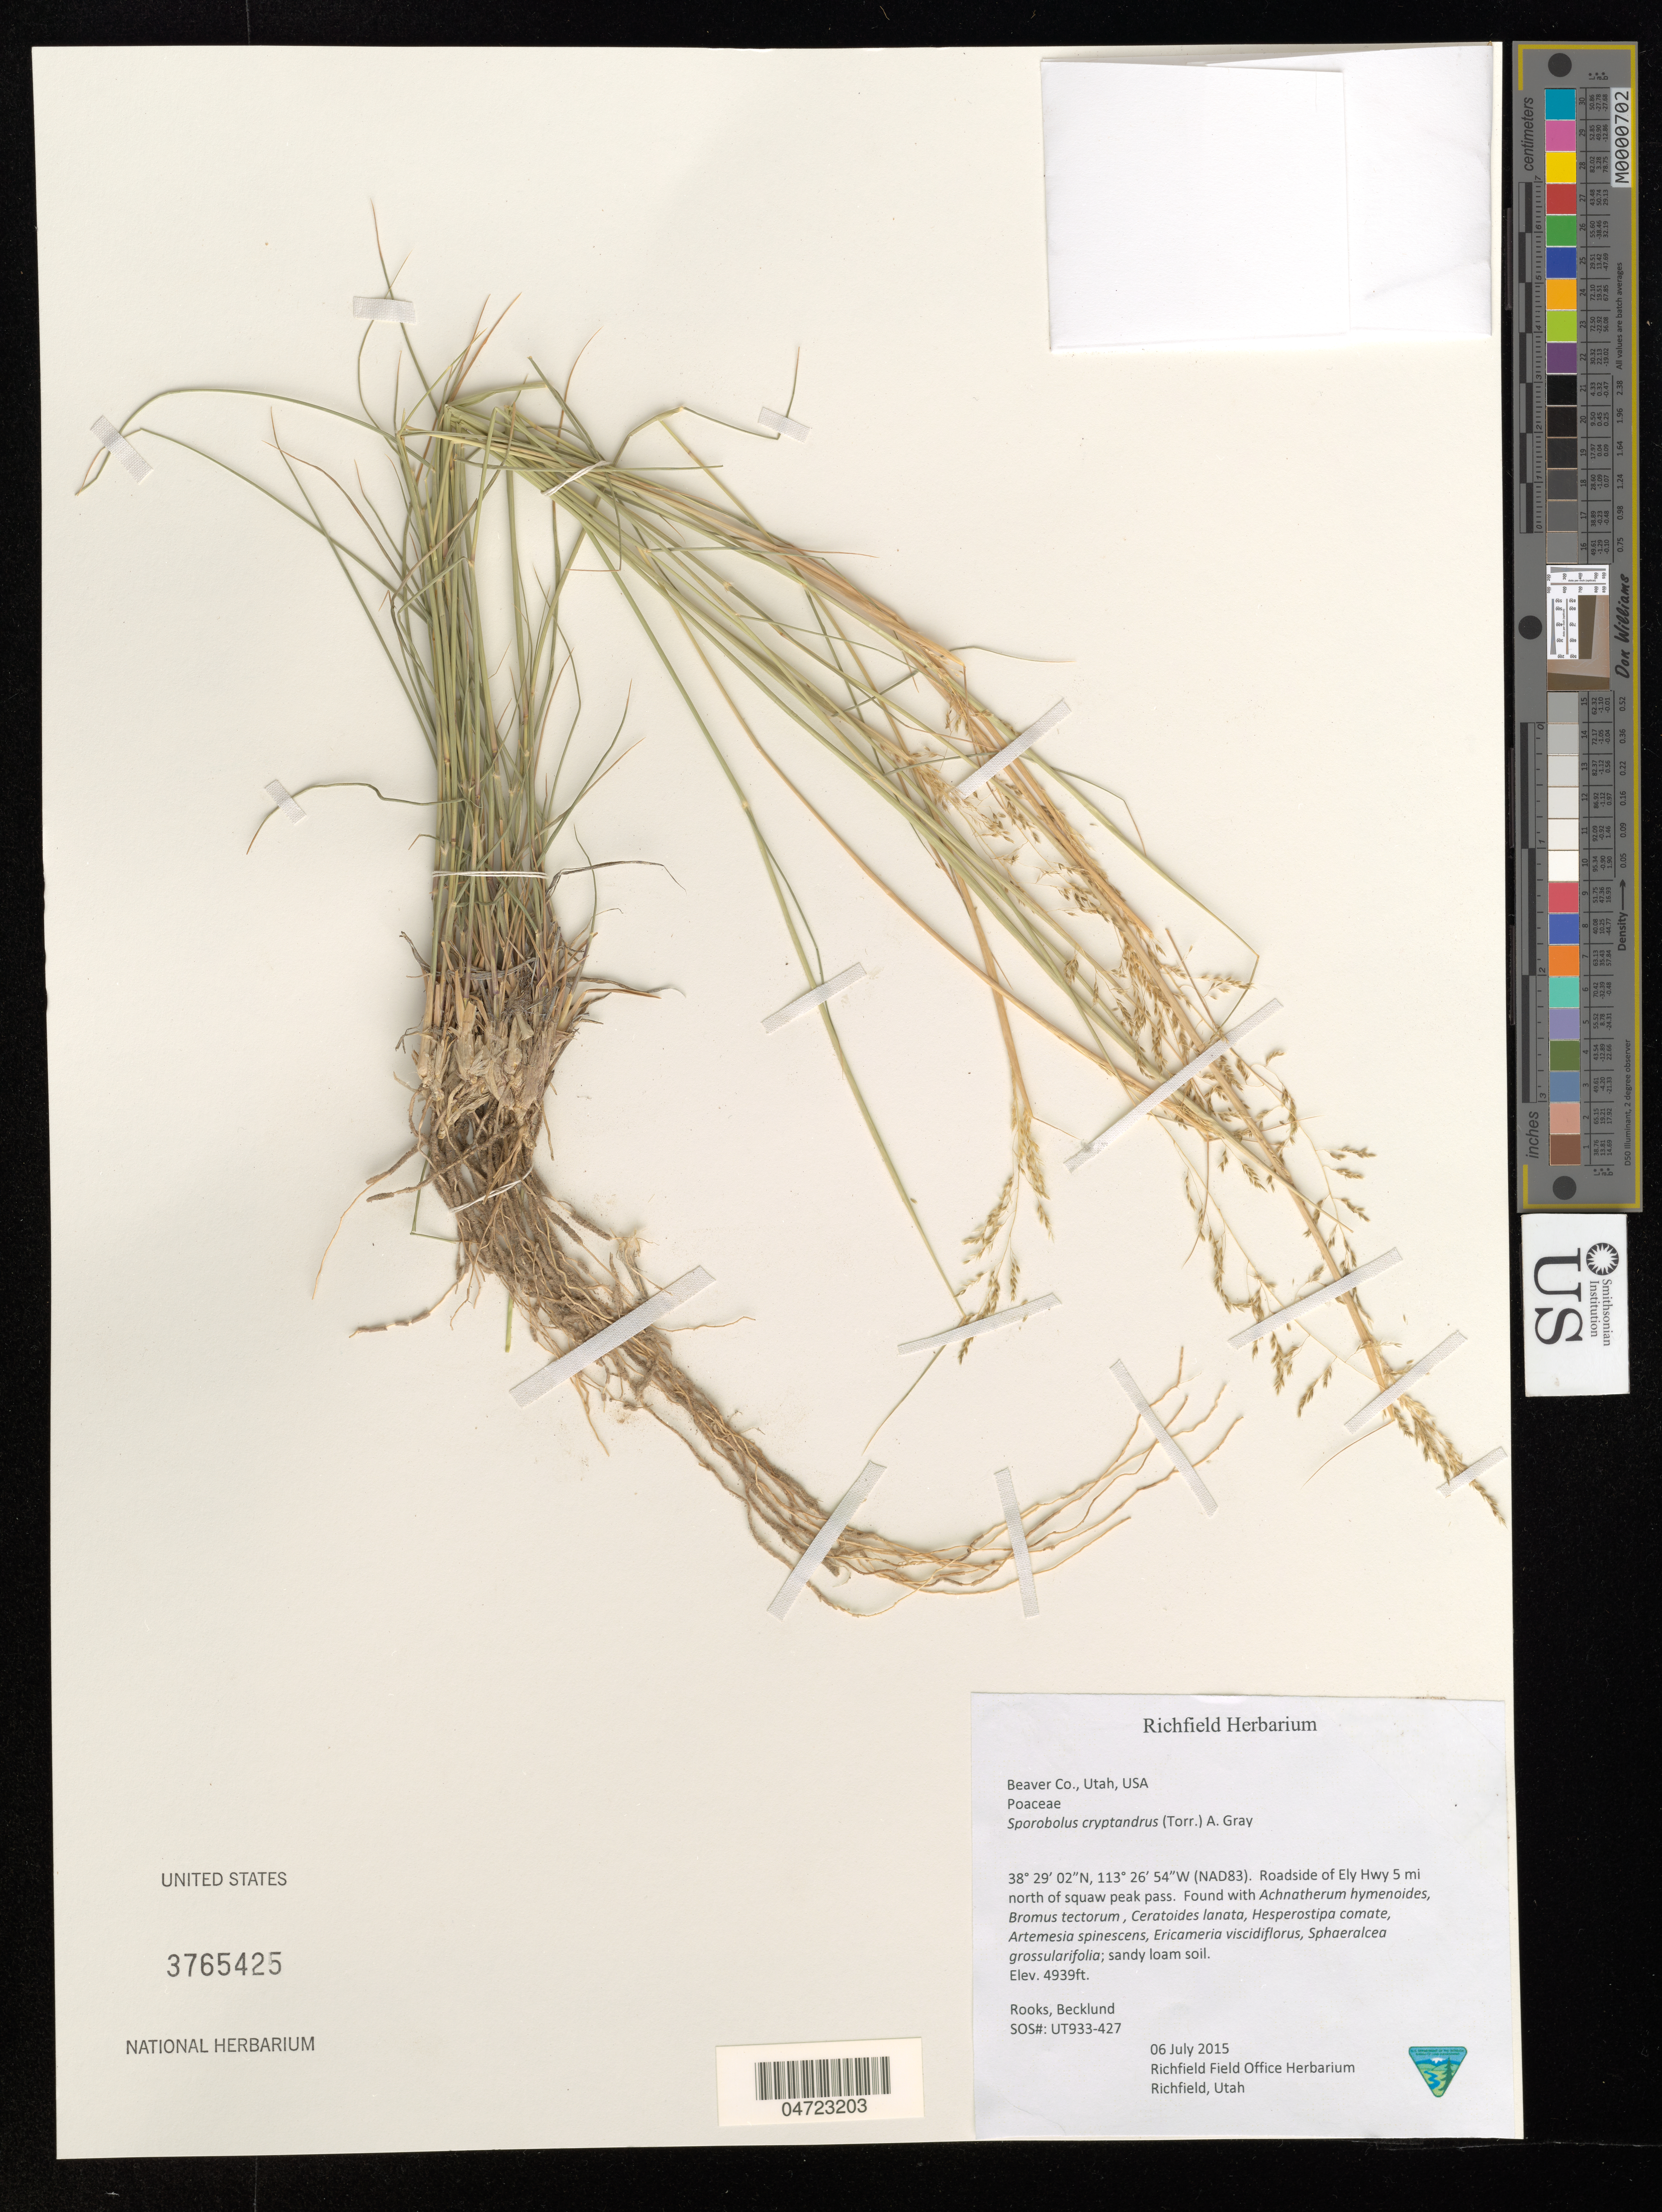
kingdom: Plantae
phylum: Tracheophyta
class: Liliopsida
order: Poales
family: Poaceae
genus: Sporobolus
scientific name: Sporobolus cryptandrus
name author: (Torr.) A. Gray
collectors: -. Rooks & -. Becklund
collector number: UT933-427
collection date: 2015-07-06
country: United States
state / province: Utah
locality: Beaver Co. Roadside of Ely Hwy 5 mi north of squaw peak pass.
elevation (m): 1505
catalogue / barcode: US 3765425